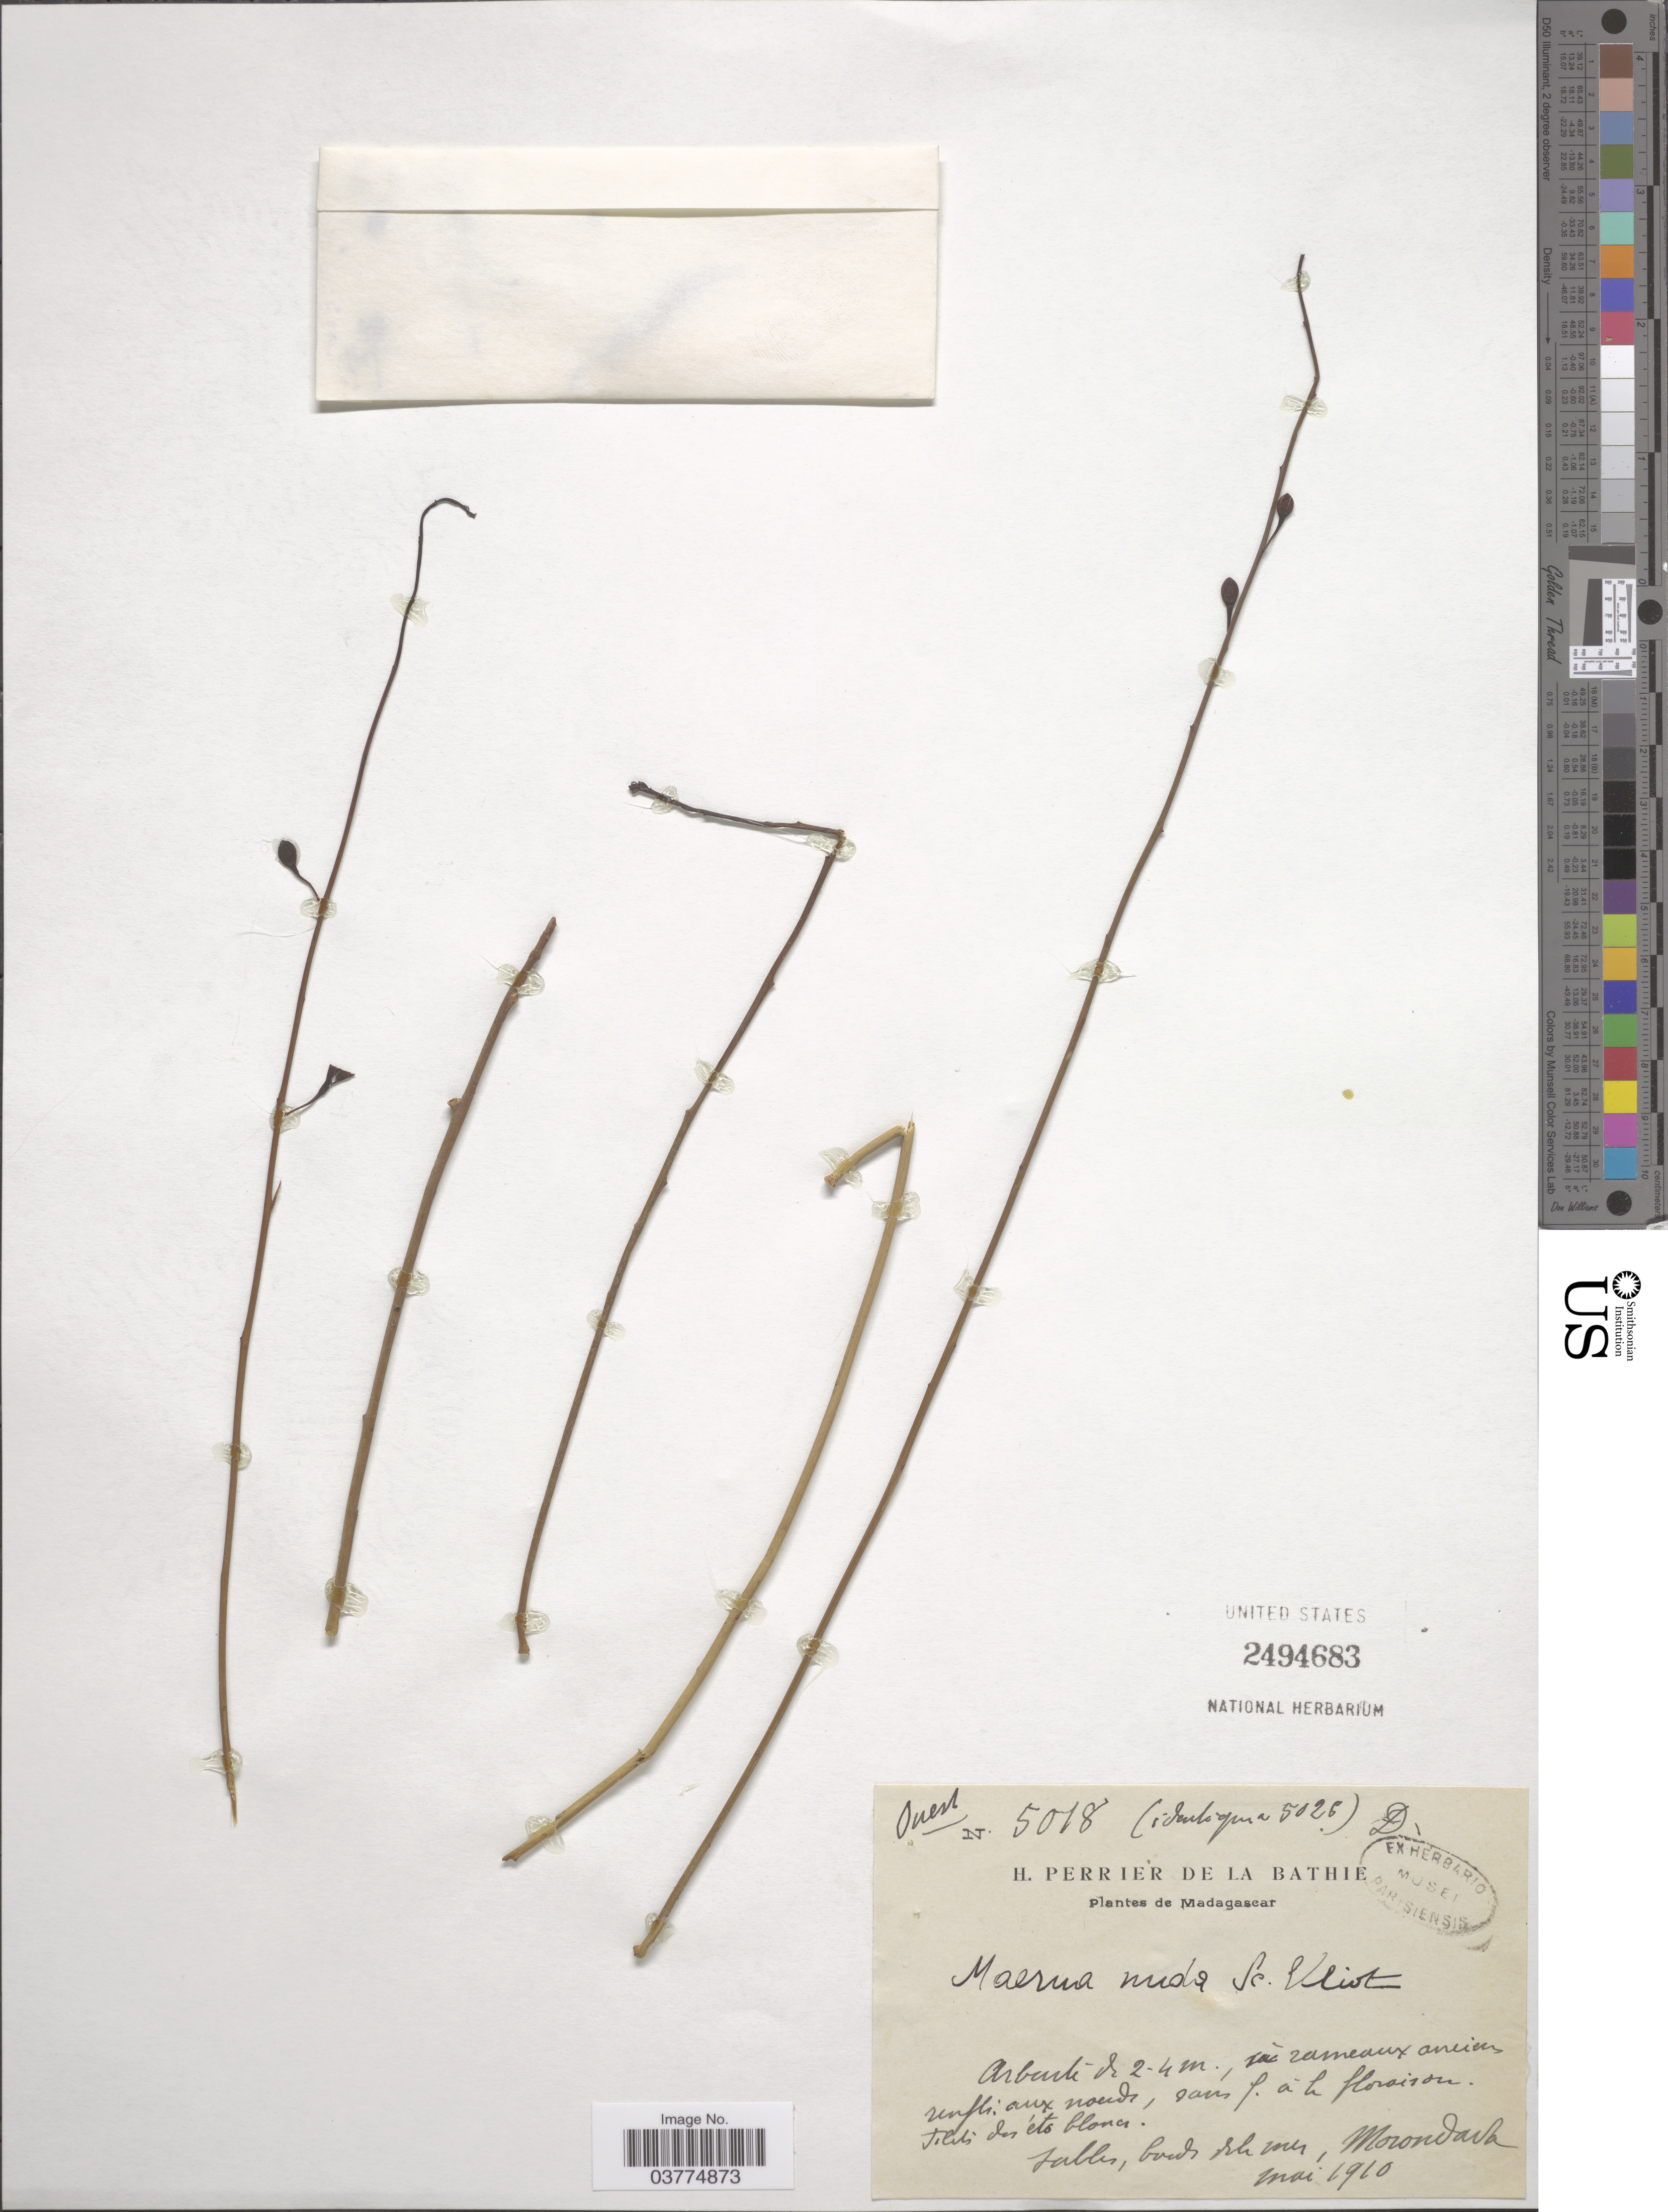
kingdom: Plantae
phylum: Tracheophyta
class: Magnoliopsida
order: Brassicales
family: Capparaceae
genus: Maerua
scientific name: Maerua nuda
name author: Scott Elliot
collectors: Ex herb. Perrier de La Bathie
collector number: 5018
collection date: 1910-05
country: Madagascar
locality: Sables, bords de mer, Morondava.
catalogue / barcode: US 2494683